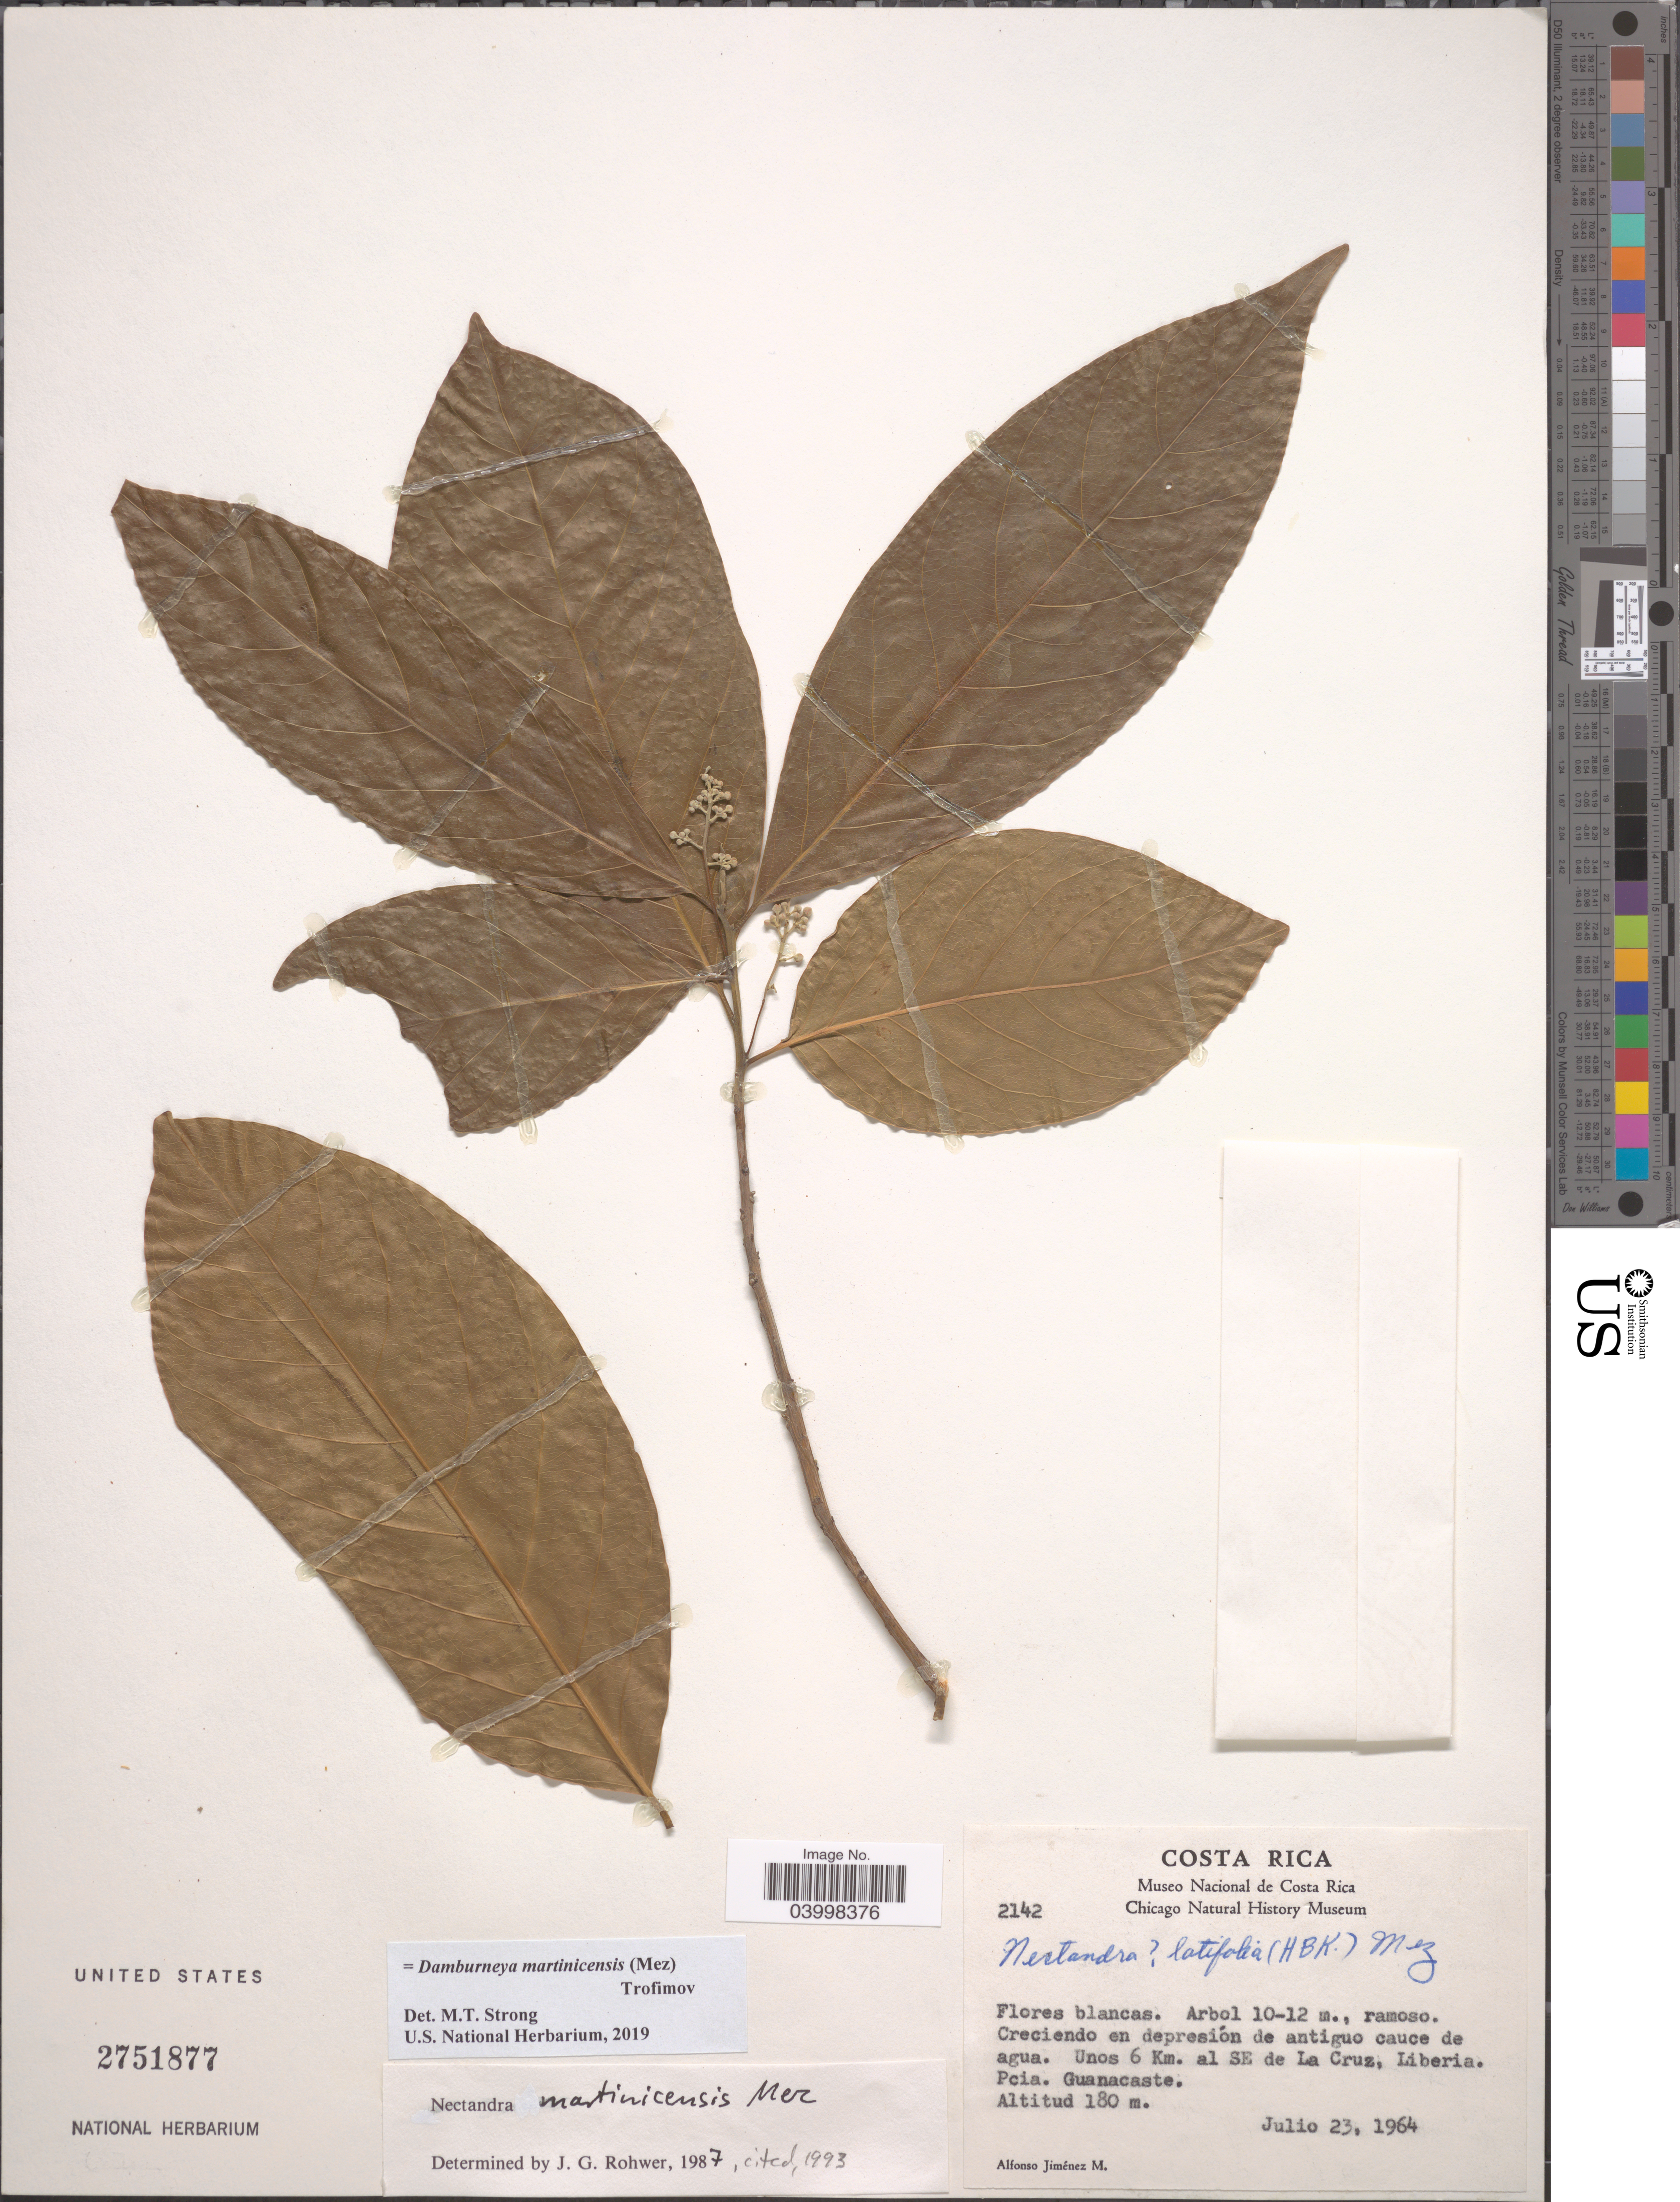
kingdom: Plantae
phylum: Tracheophyta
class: Magnoliopsida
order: Laurales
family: Lauraceae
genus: Damburneya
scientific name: Damburneya martinicensis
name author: (Mez) Trofimov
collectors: A. Jimenez M.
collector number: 2142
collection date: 1964-07-23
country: Costa Rica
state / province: Guanacaste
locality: Unos 6 Km. al SE de La Cruz, Liberia.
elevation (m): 180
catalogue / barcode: US 2751877